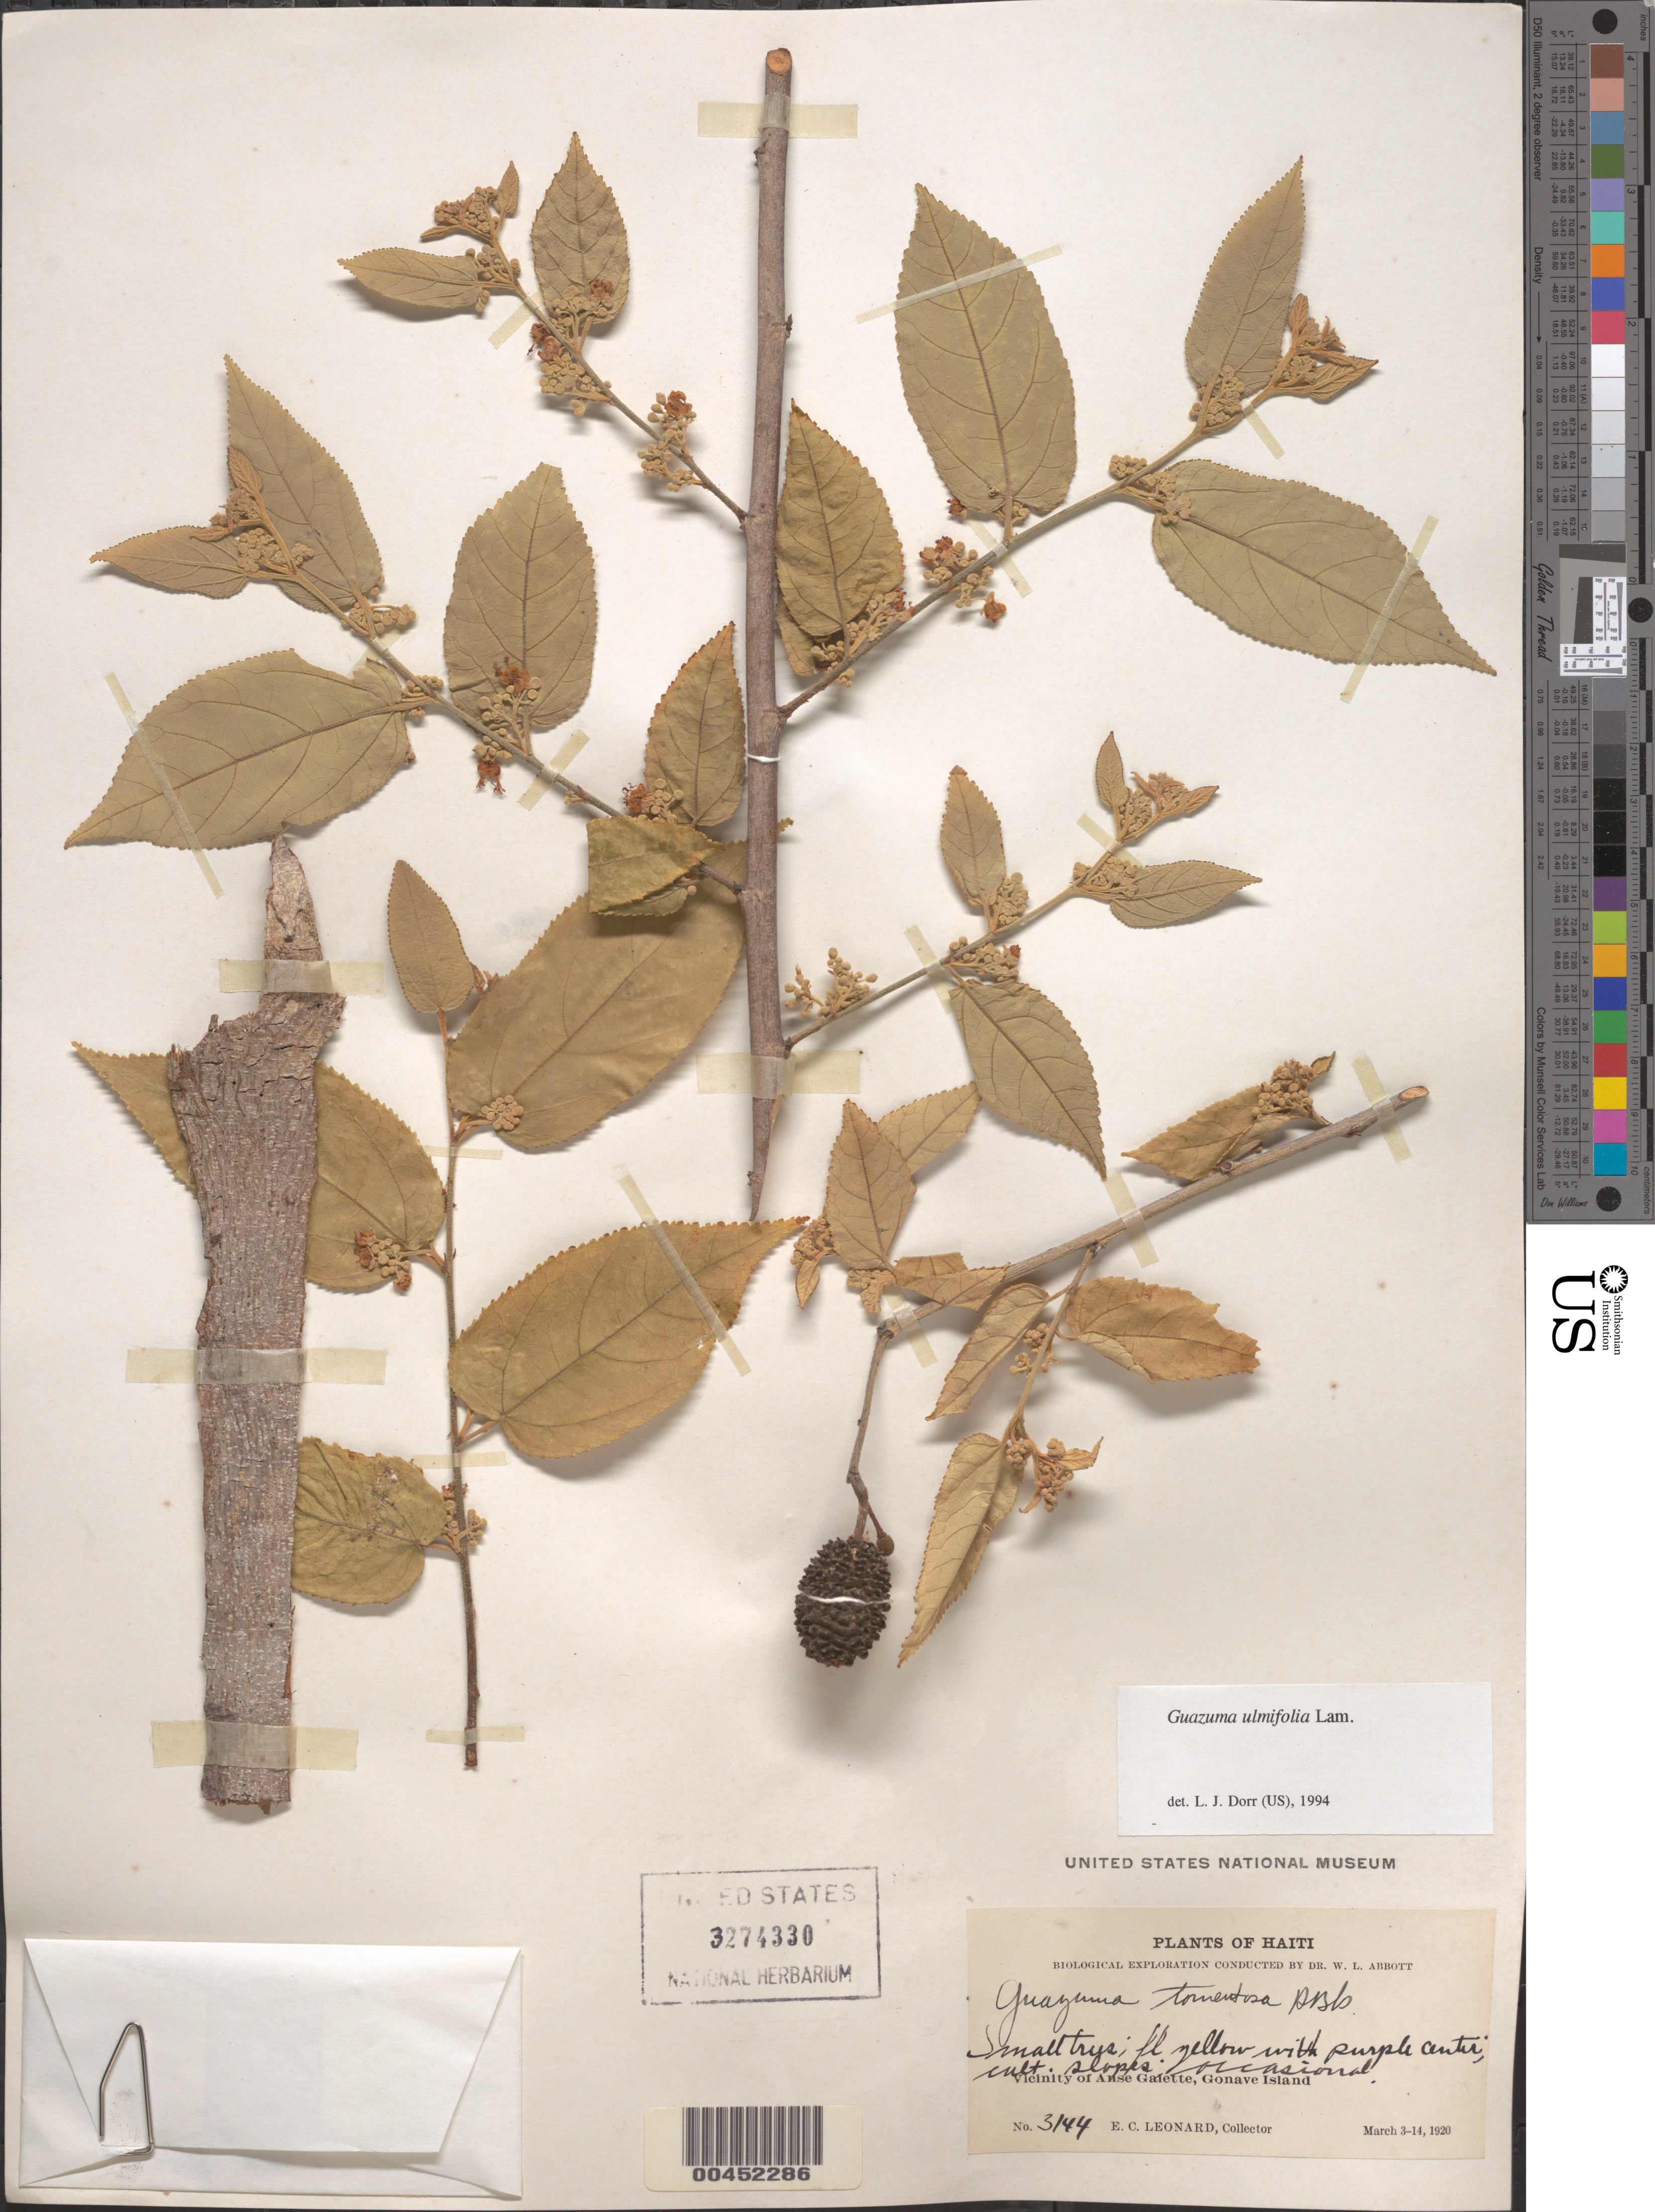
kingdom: Plantae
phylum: Tracheophyta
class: Magnoliopsida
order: Malvales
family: Malvaceae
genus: Guazuma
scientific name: Guazuma ulmifolia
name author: Lam.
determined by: Dorr, L. J., (BOT), Smithsonian Institution - National Museum of Natural History (UNITED STATES)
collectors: E. C. Leonard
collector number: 3144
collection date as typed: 03 Mar 1920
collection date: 1920-03-03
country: Haiti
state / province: Ouest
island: Gonave Island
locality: vicinity of Anse Galette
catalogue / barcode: US 3274330